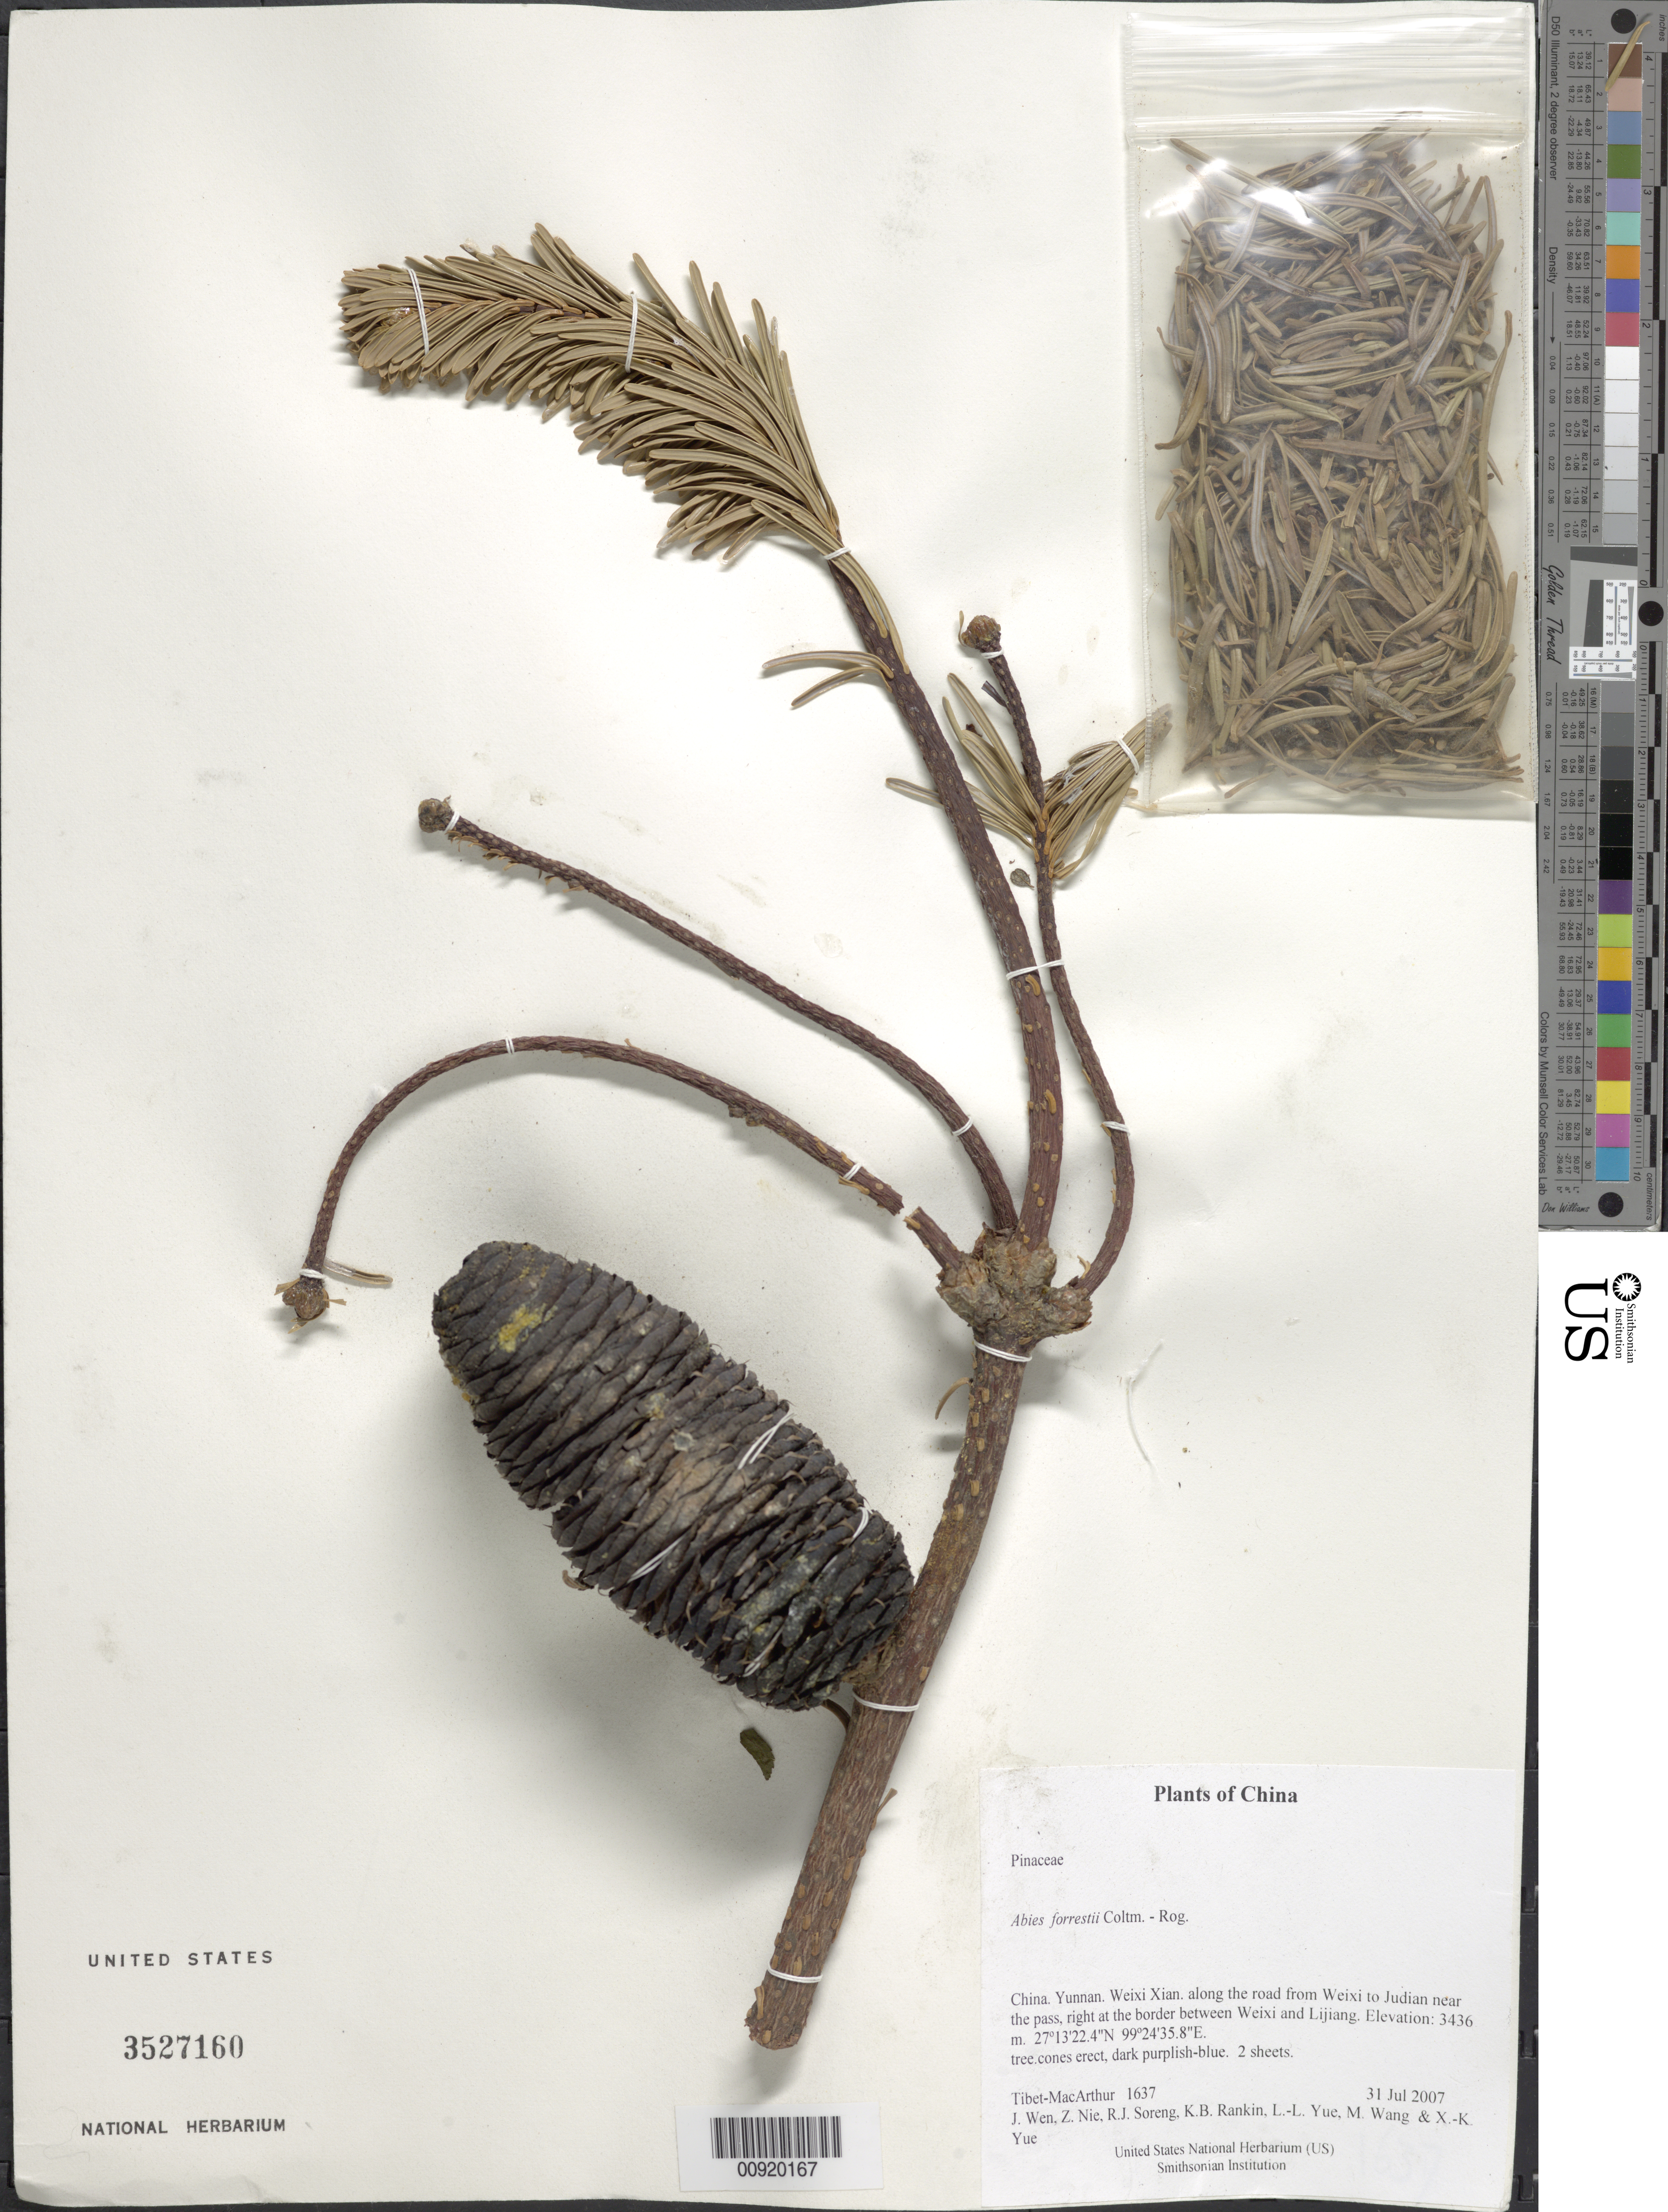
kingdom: Plantae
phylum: Tracheophyta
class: Pinopsida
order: Pinales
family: Pinaceae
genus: Abies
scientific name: Abies forrestii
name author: Coltm.-Rog.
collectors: Tibet-MacArthur, J. Wen, Z. Nie, R. J. Soreng, K. Rankin, L. Yue, M. Wang & X. Yue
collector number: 1637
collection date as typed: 31 Jul 2007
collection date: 2007-07-31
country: China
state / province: Yunnan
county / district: Weixi Xian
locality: along the road from Weixi to Judian near the pass, right at the border between Weixi and Lijiang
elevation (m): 3436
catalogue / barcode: US 3527160